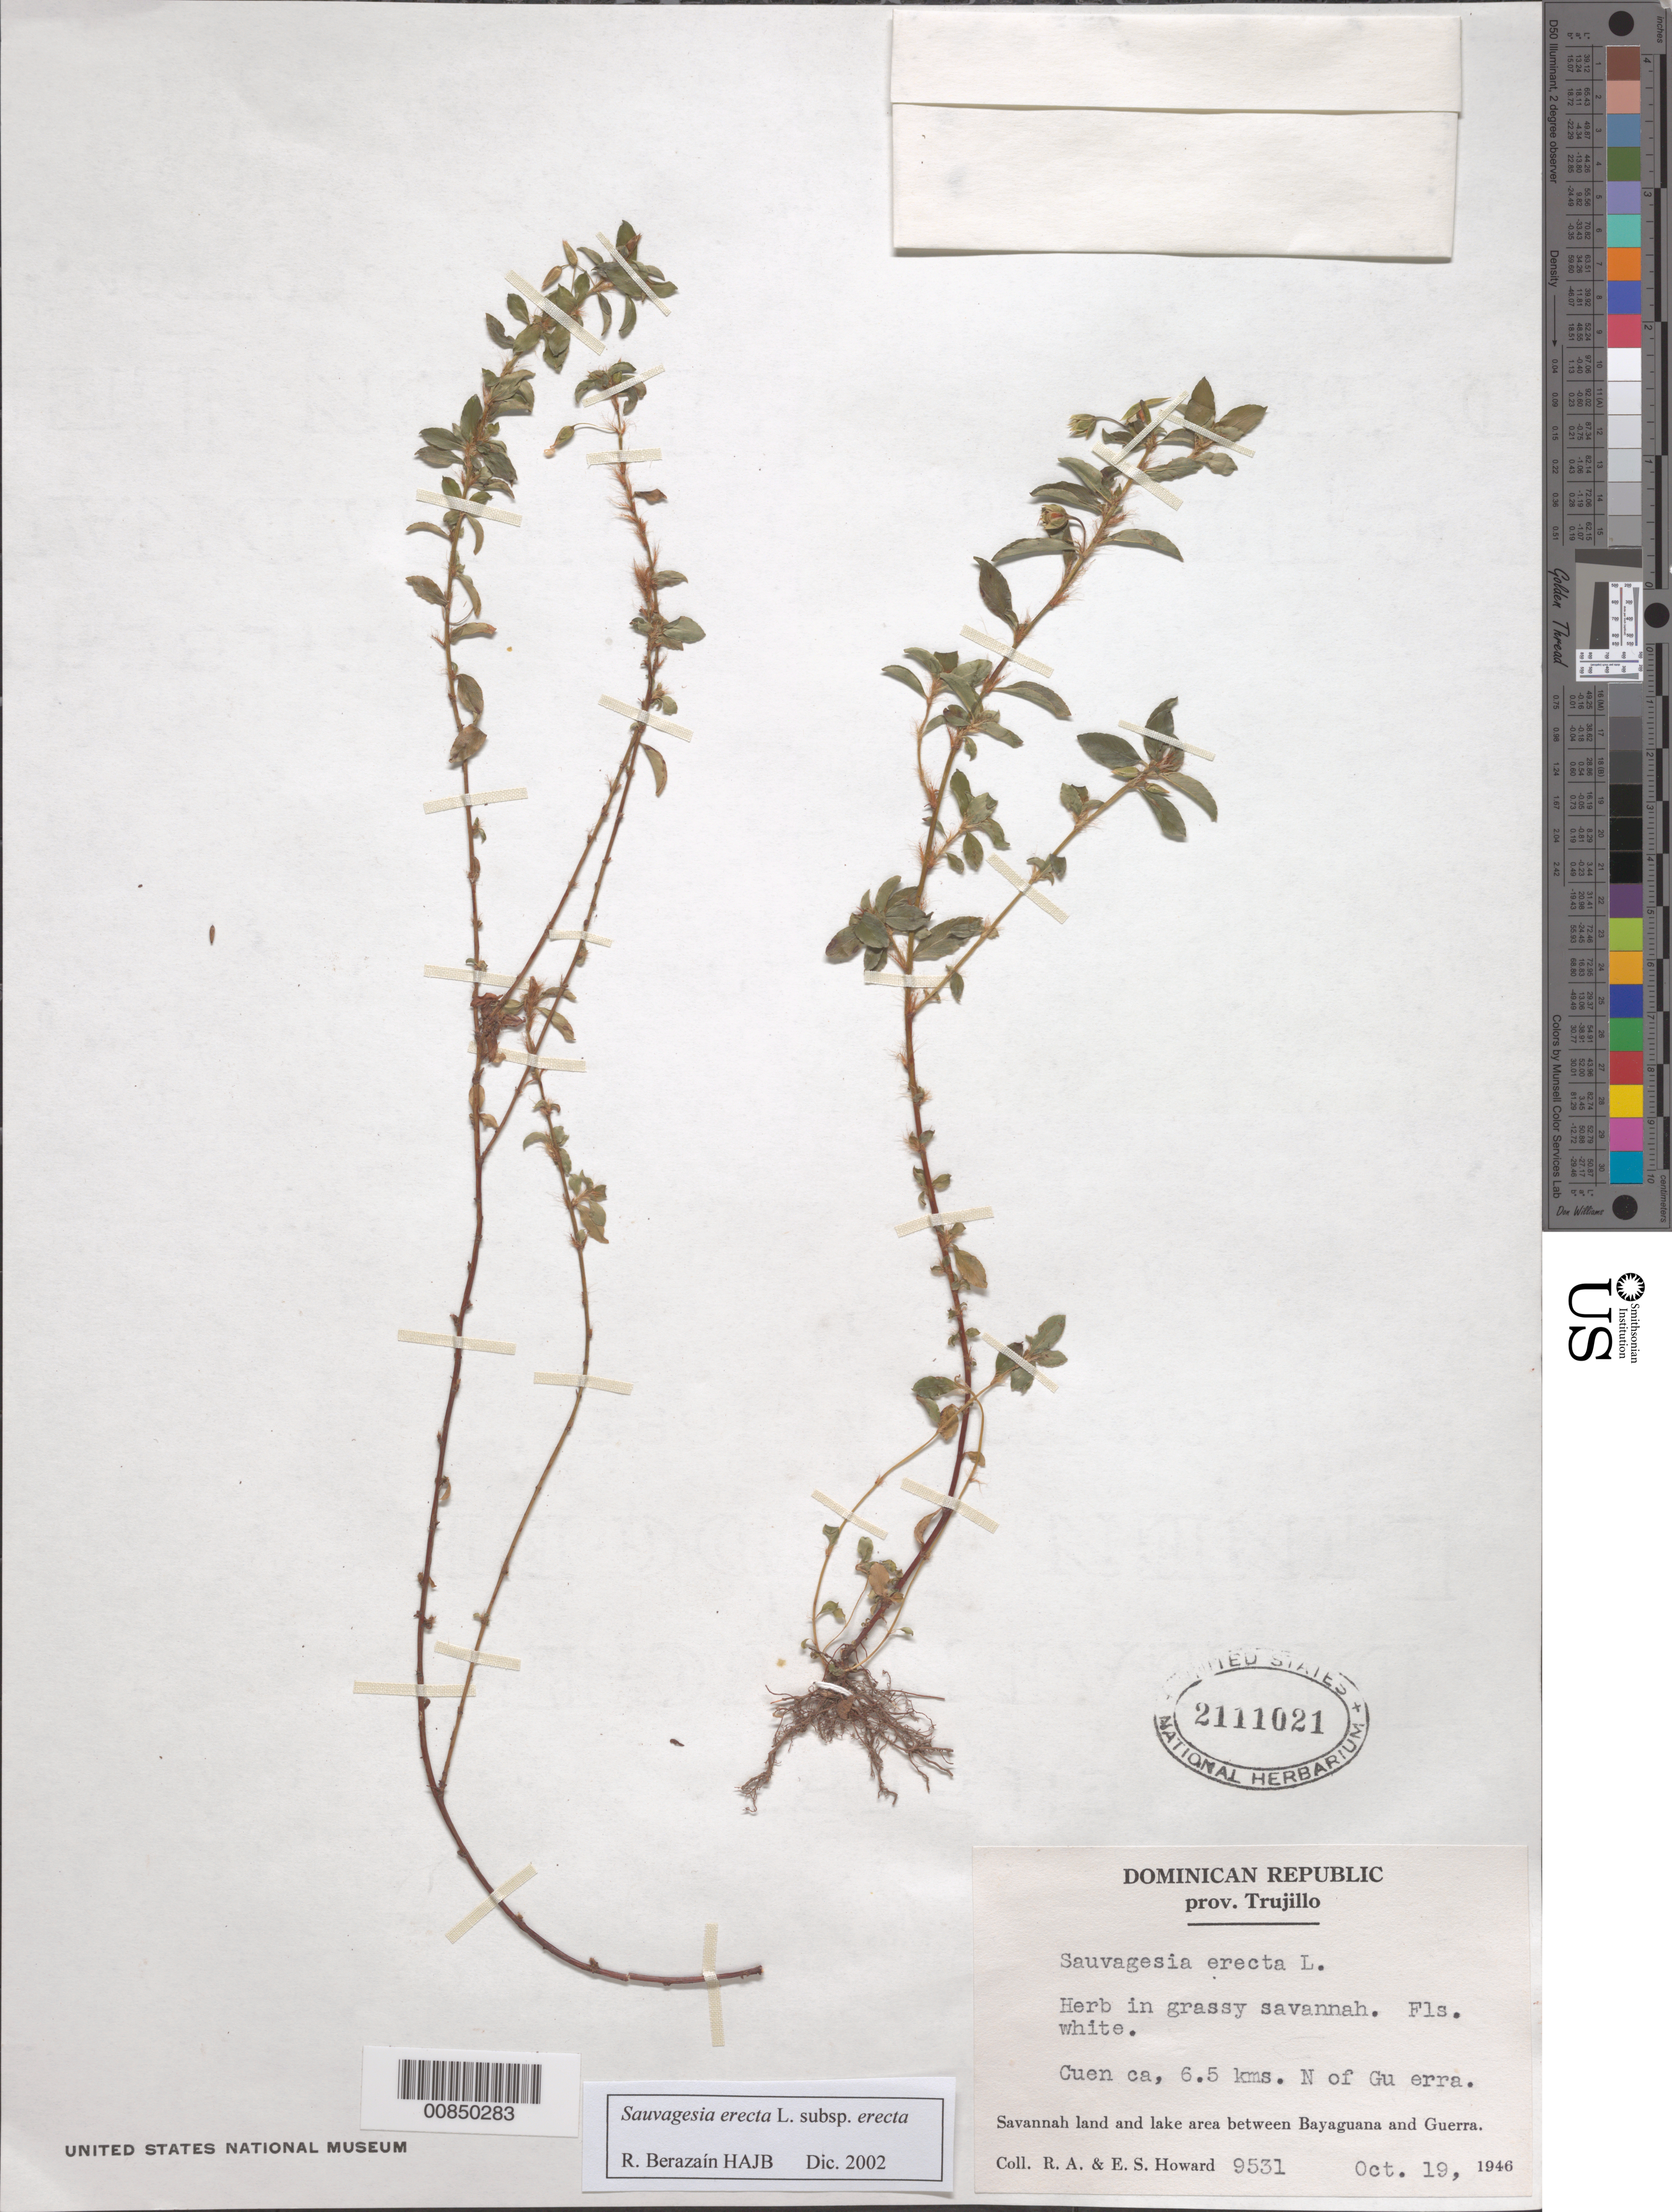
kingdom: Plantae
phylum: Tracheophyta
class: Magnoliopsida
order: Malpighiales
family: Ochnaceae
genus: Sauvagesia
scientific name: Sauvagesia erecta subsp. erecta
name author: L.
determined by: Berazaín, R.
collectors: R. A. Howard & E. S. Howard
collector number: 9531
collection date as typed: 19 Oct 1946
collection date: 1946-10-19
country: Dominican Republic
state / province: San Cristobal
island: Hispaniola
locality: Cuenca, 6.5 kms. N of Guerra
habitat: In grassy savannah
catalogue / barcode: US 2111021